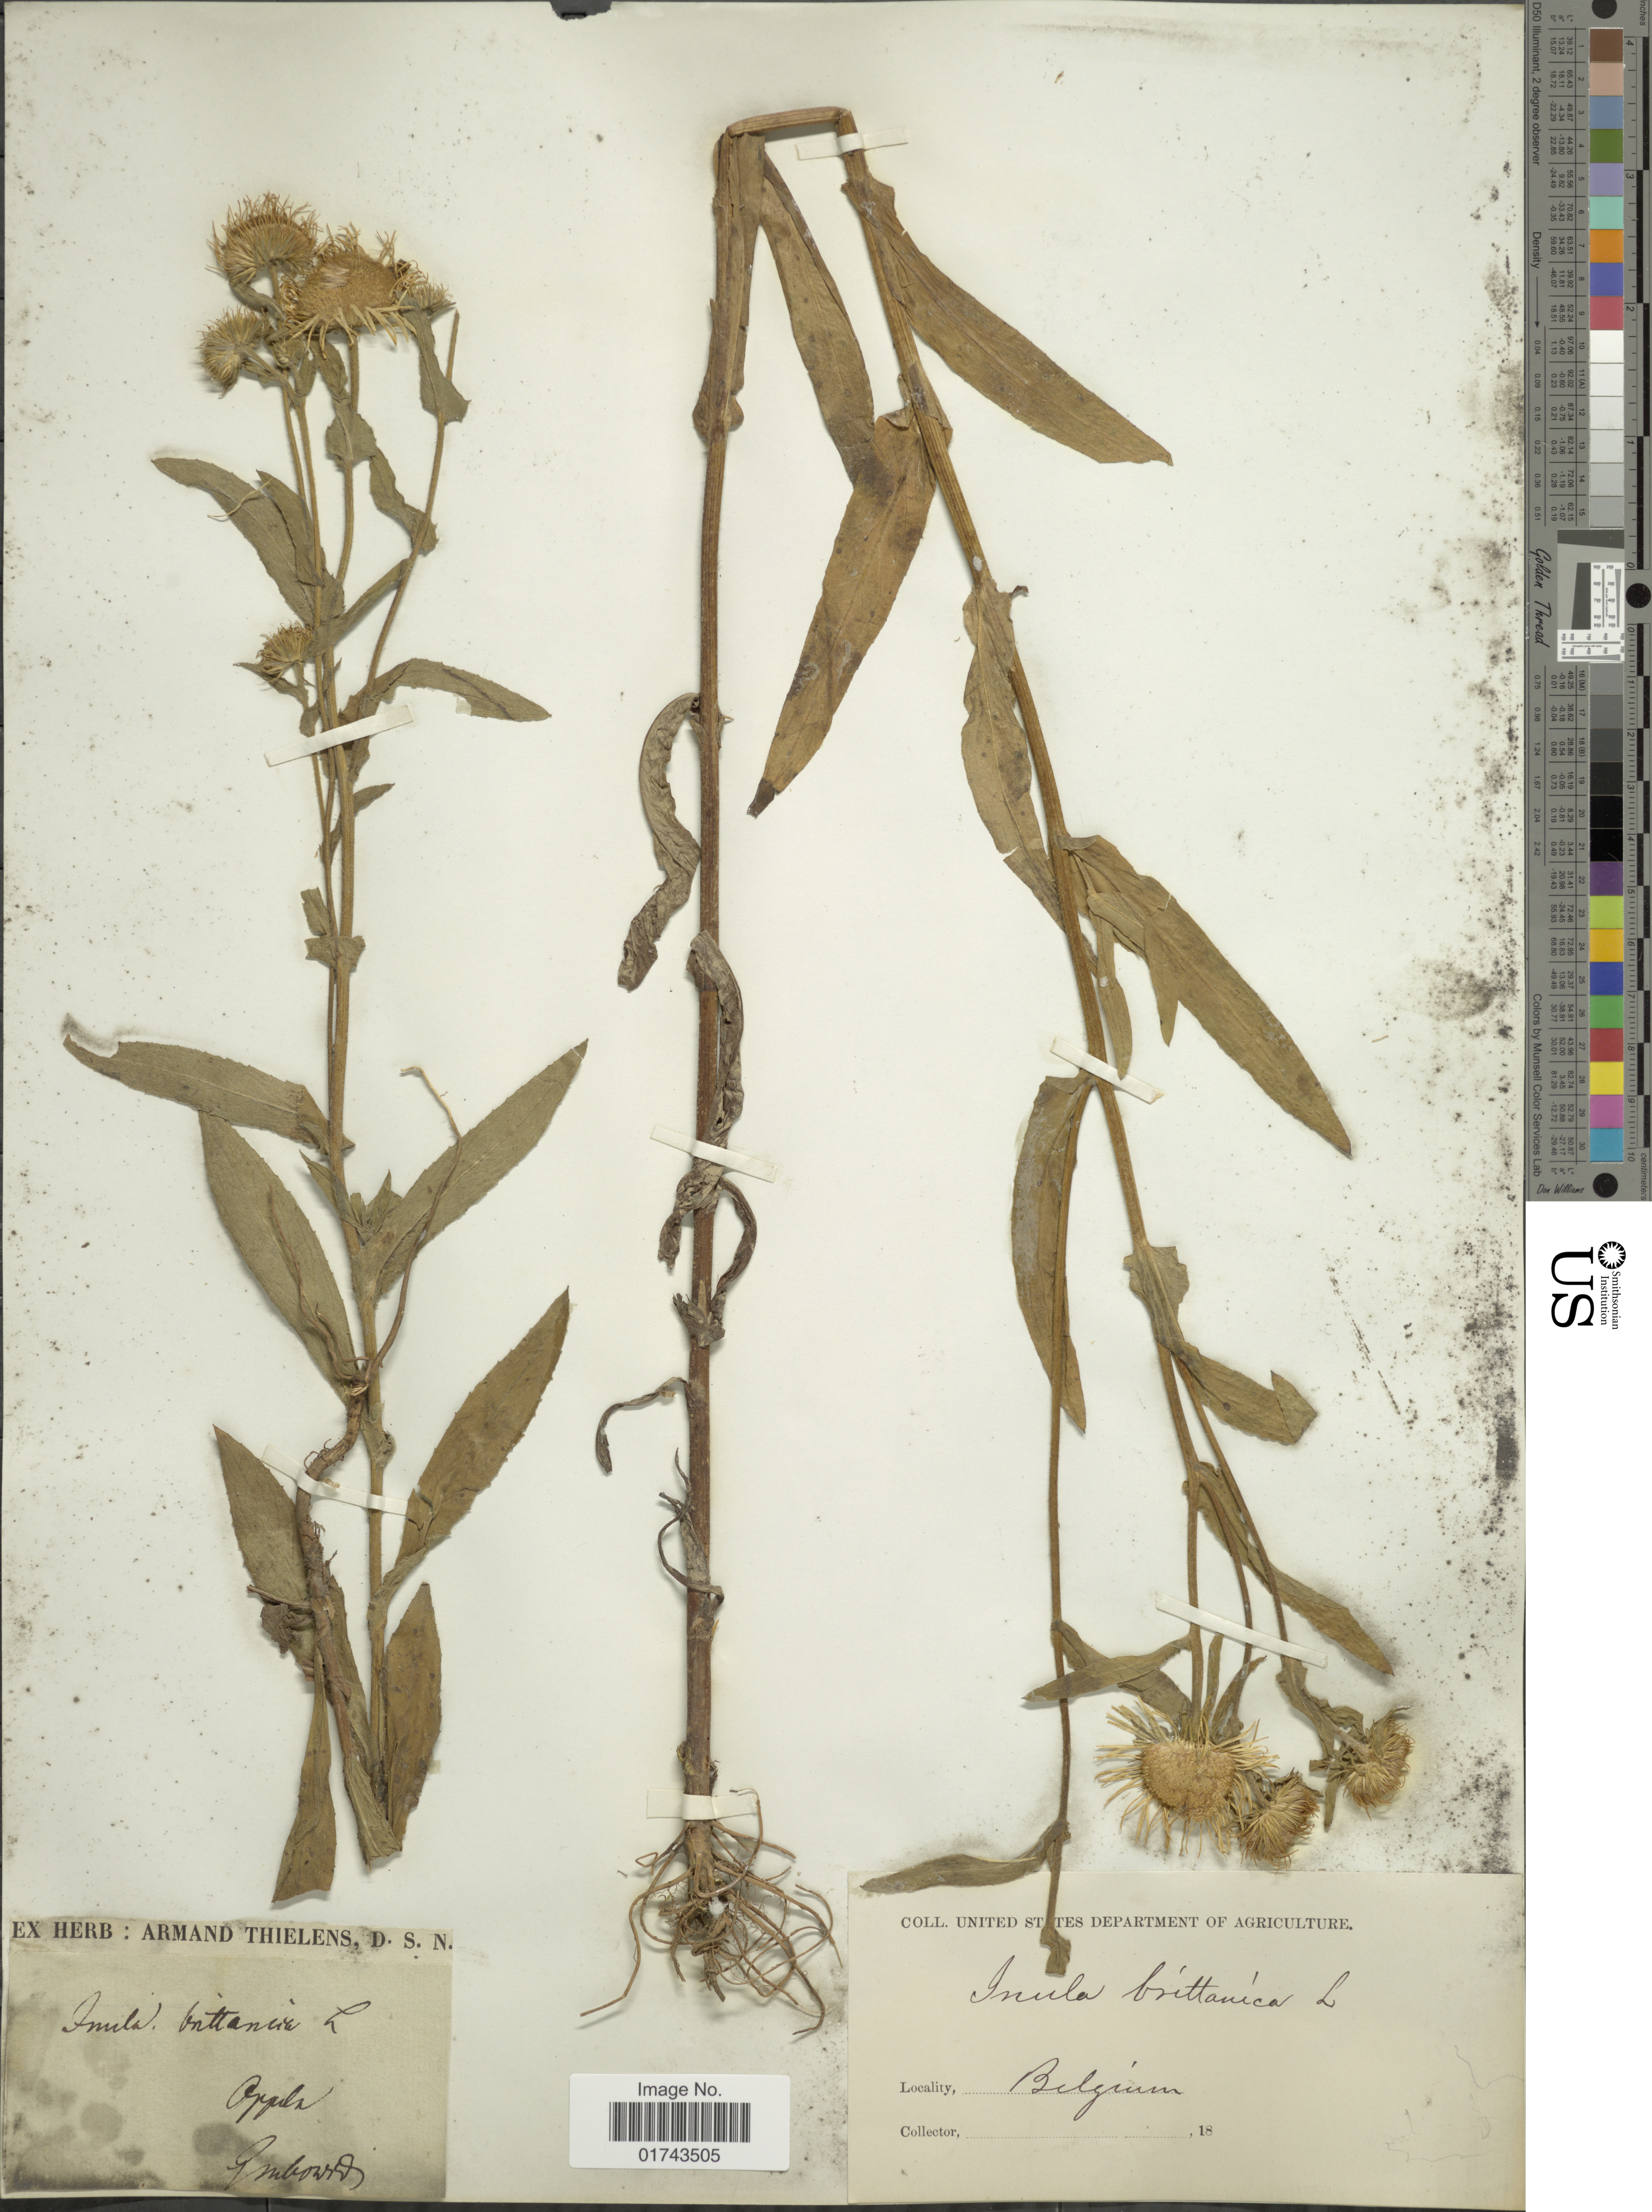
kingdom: Plantae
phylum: Tracheophyta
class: Magnoliopsida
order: Asterales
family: Asteraceae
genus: Inula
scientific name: Inula britannica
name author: L.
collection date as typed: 18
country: Belgium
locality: Appulz [interpreted]